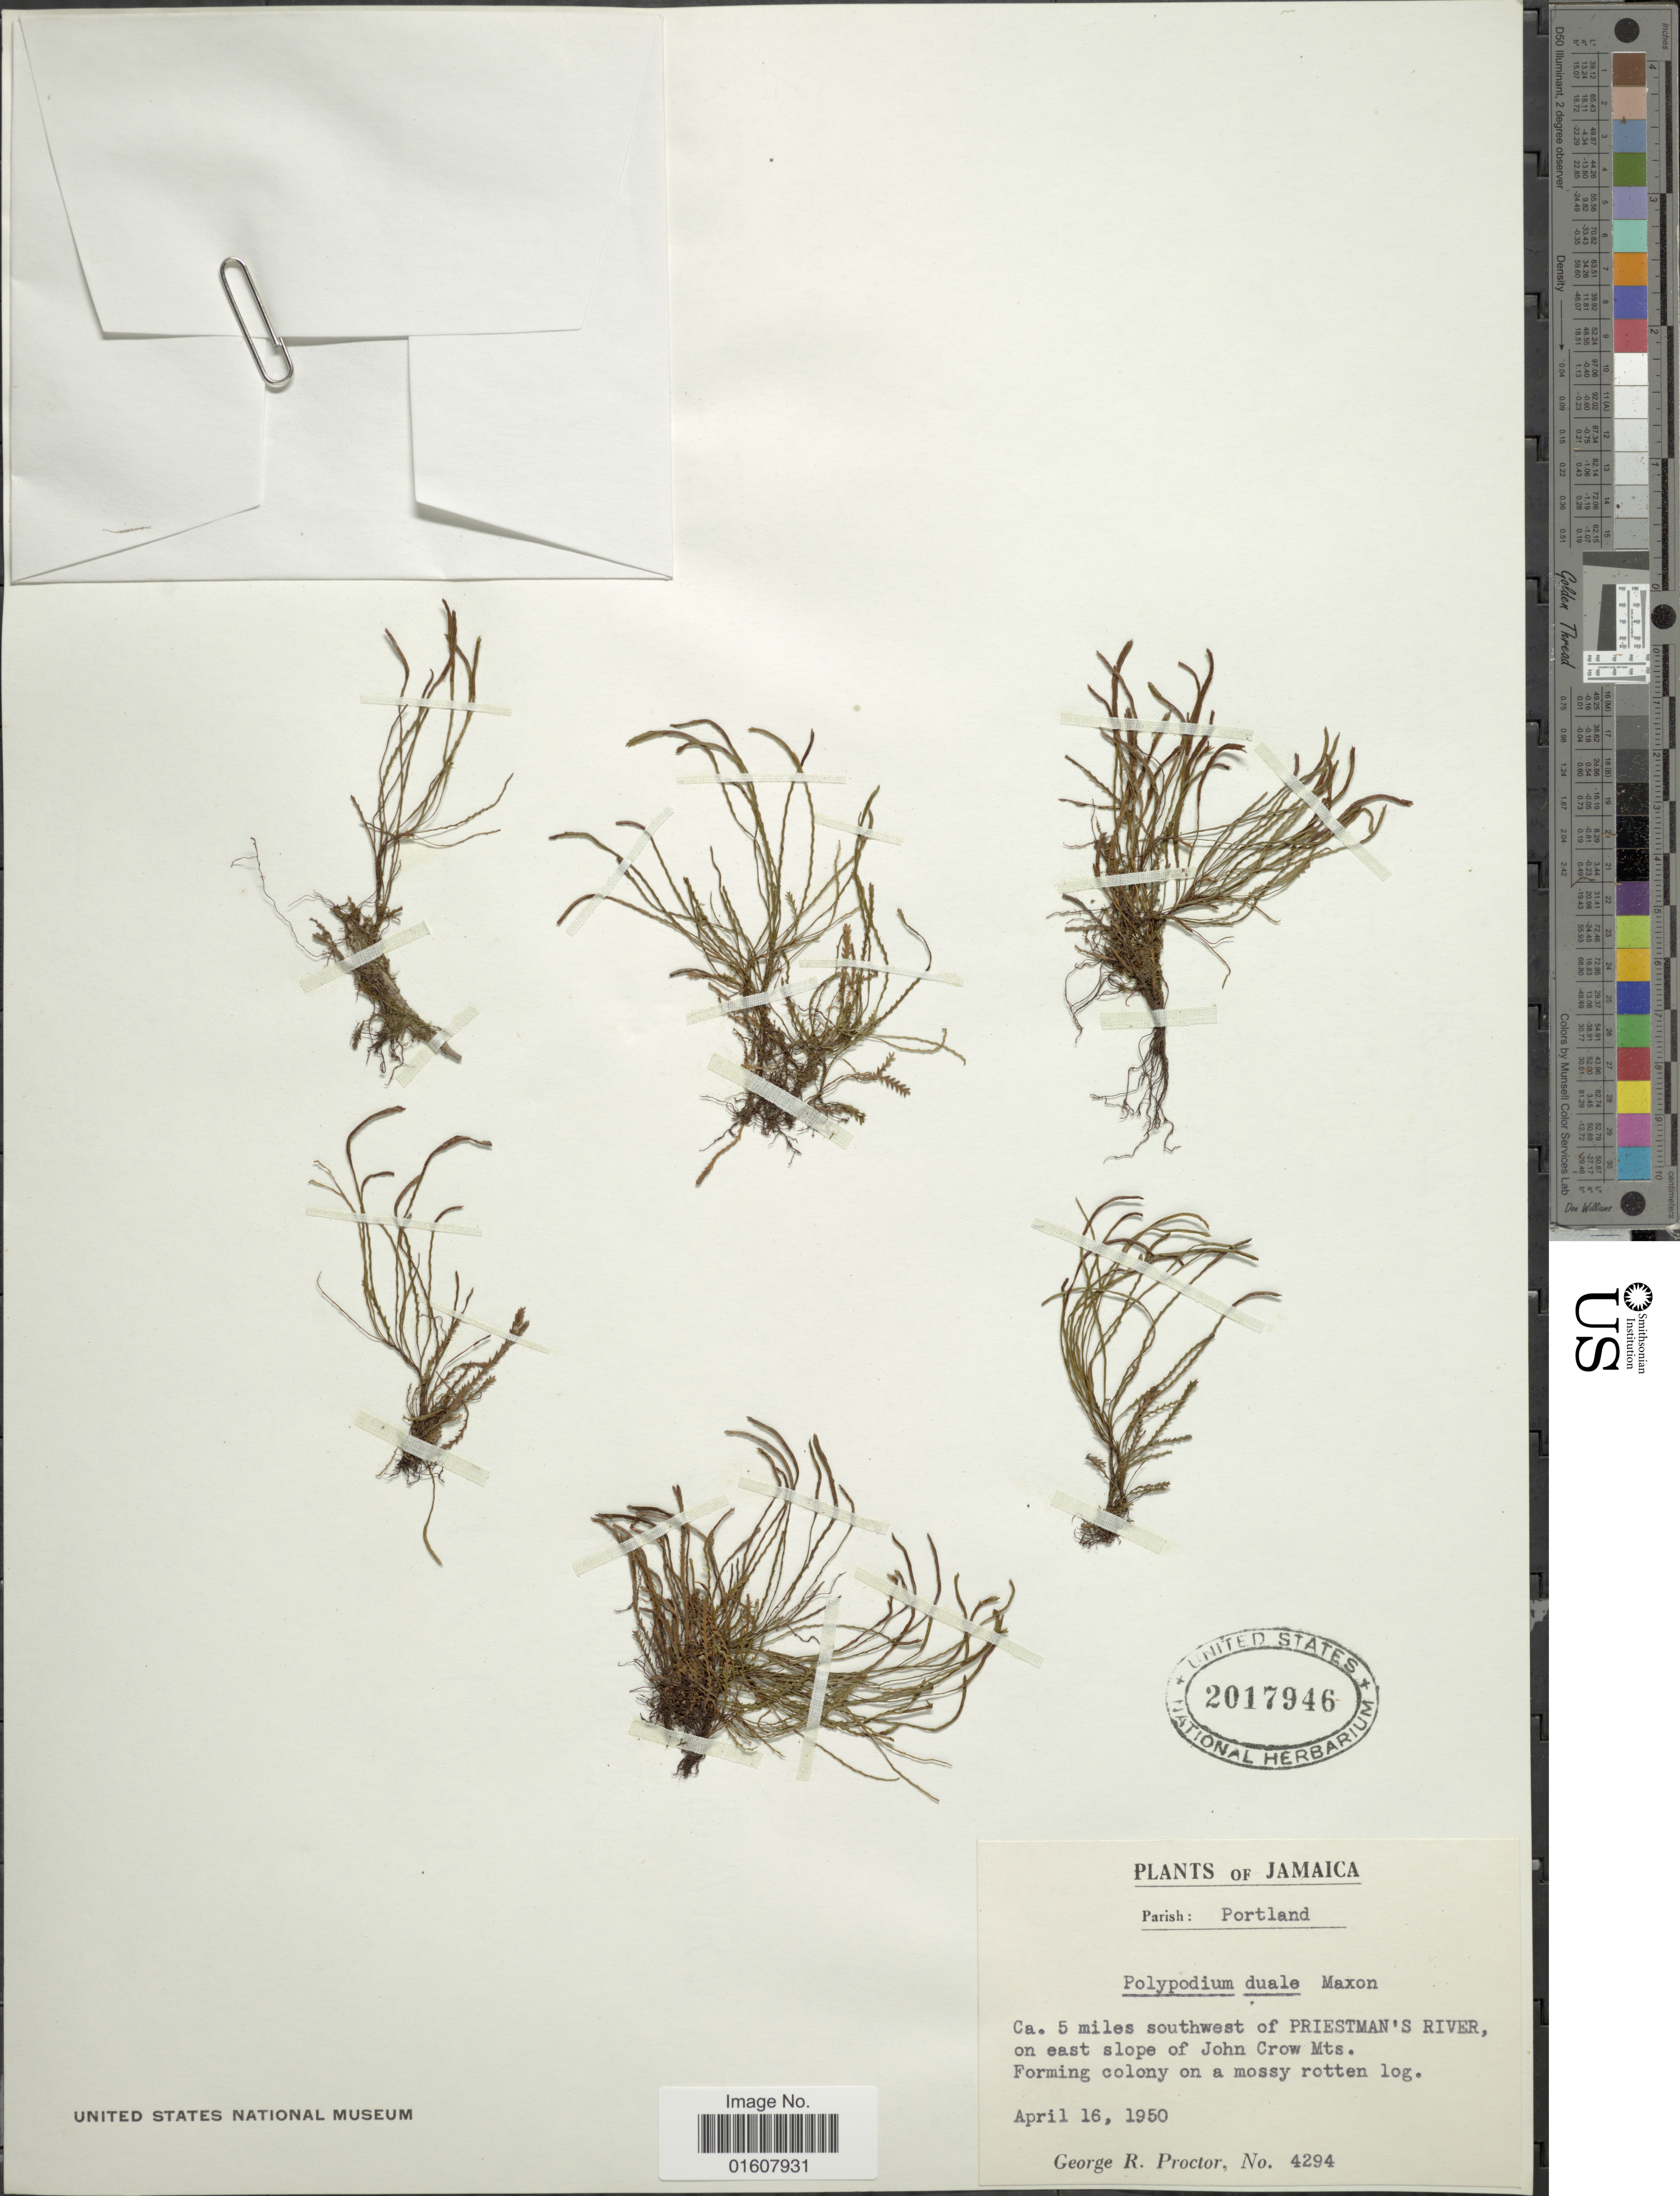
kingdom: Plantae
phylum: Tracheophyta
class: Polypodiopsida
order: Polypodiales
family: Polypodiaceae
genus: Cochlidium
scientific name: Cochlidium serrulatum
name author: (Sw.) L.E. Bishop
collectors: G. R. Proctor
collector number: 4294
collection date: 1950-04-16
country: Jamaica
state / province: Portland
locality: Ca. 5 miles southwest of Priestman's River, on east slope of John Crow Mts.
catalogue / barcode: US 2017946